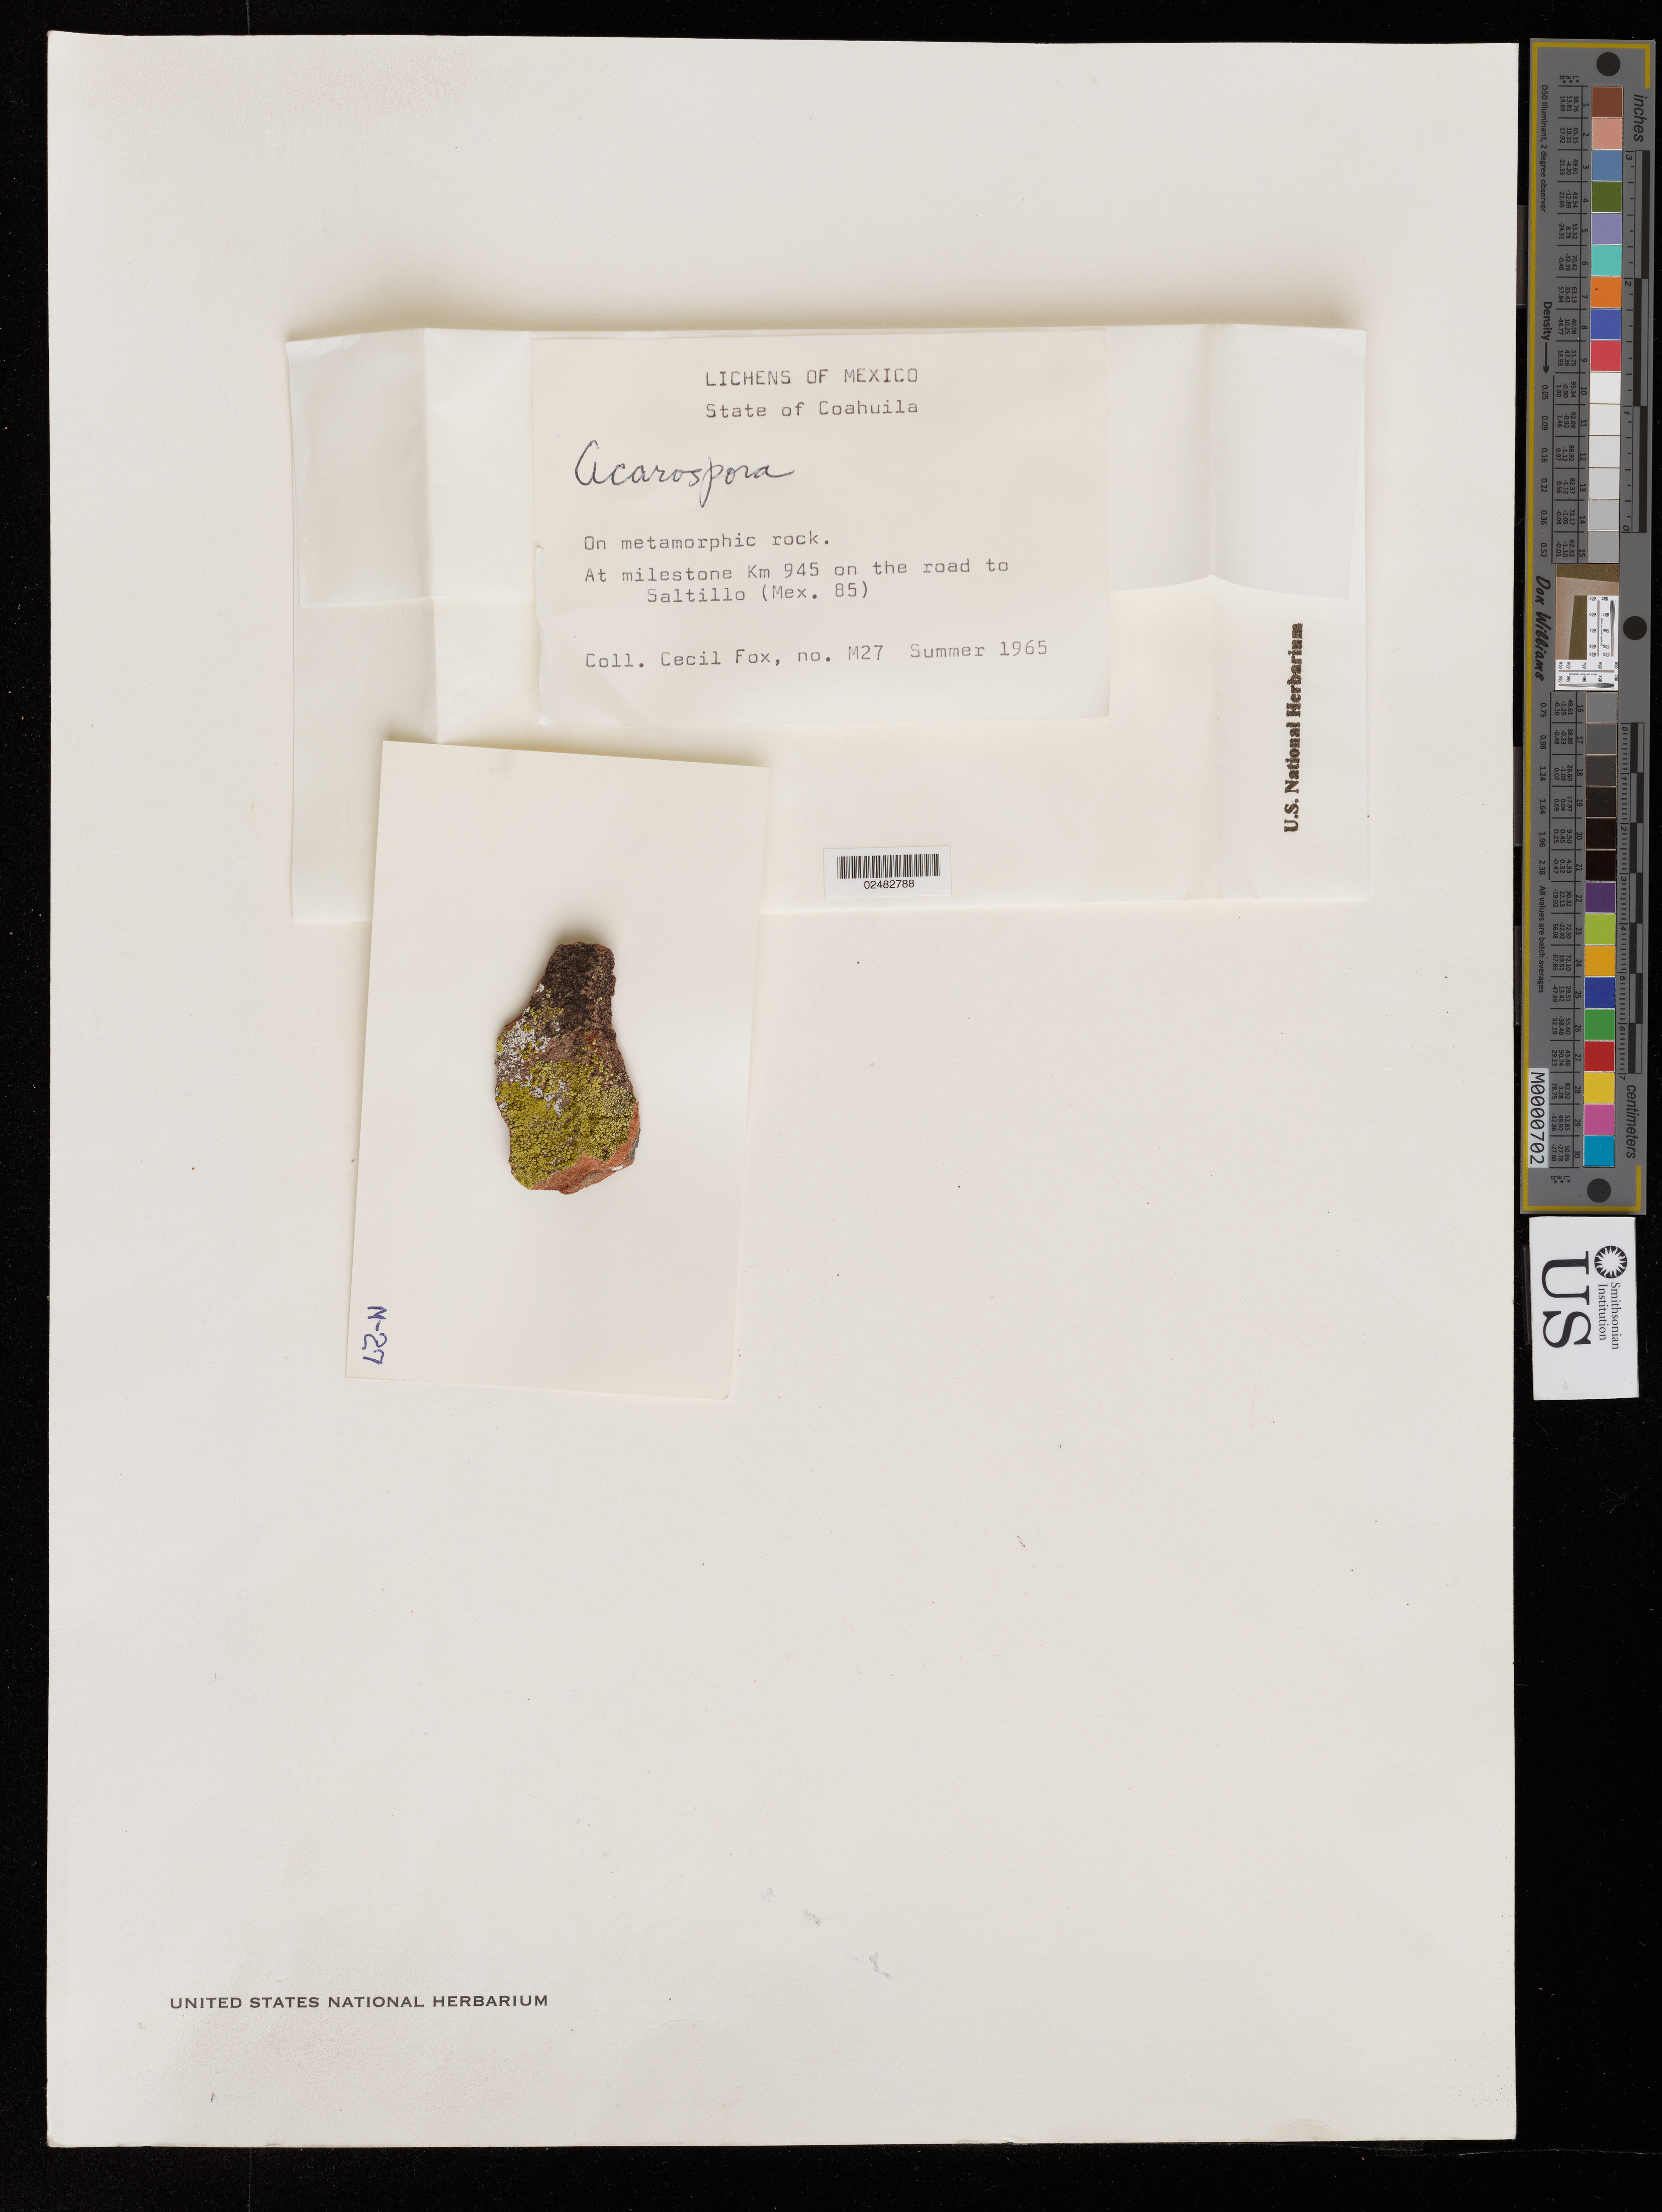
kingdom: Fungi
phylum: Ascomycota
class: Lecanoromycetes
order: Acarosporales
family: Acarosporaceae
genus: Acarospora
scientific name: Acarospora sp.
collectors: C. Fox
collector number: M27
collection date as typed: Sum 1965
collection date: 1965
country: Mexico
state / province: Coahuila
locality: At nukestibe JN 945 on the road to Saltillo (Mex 85)